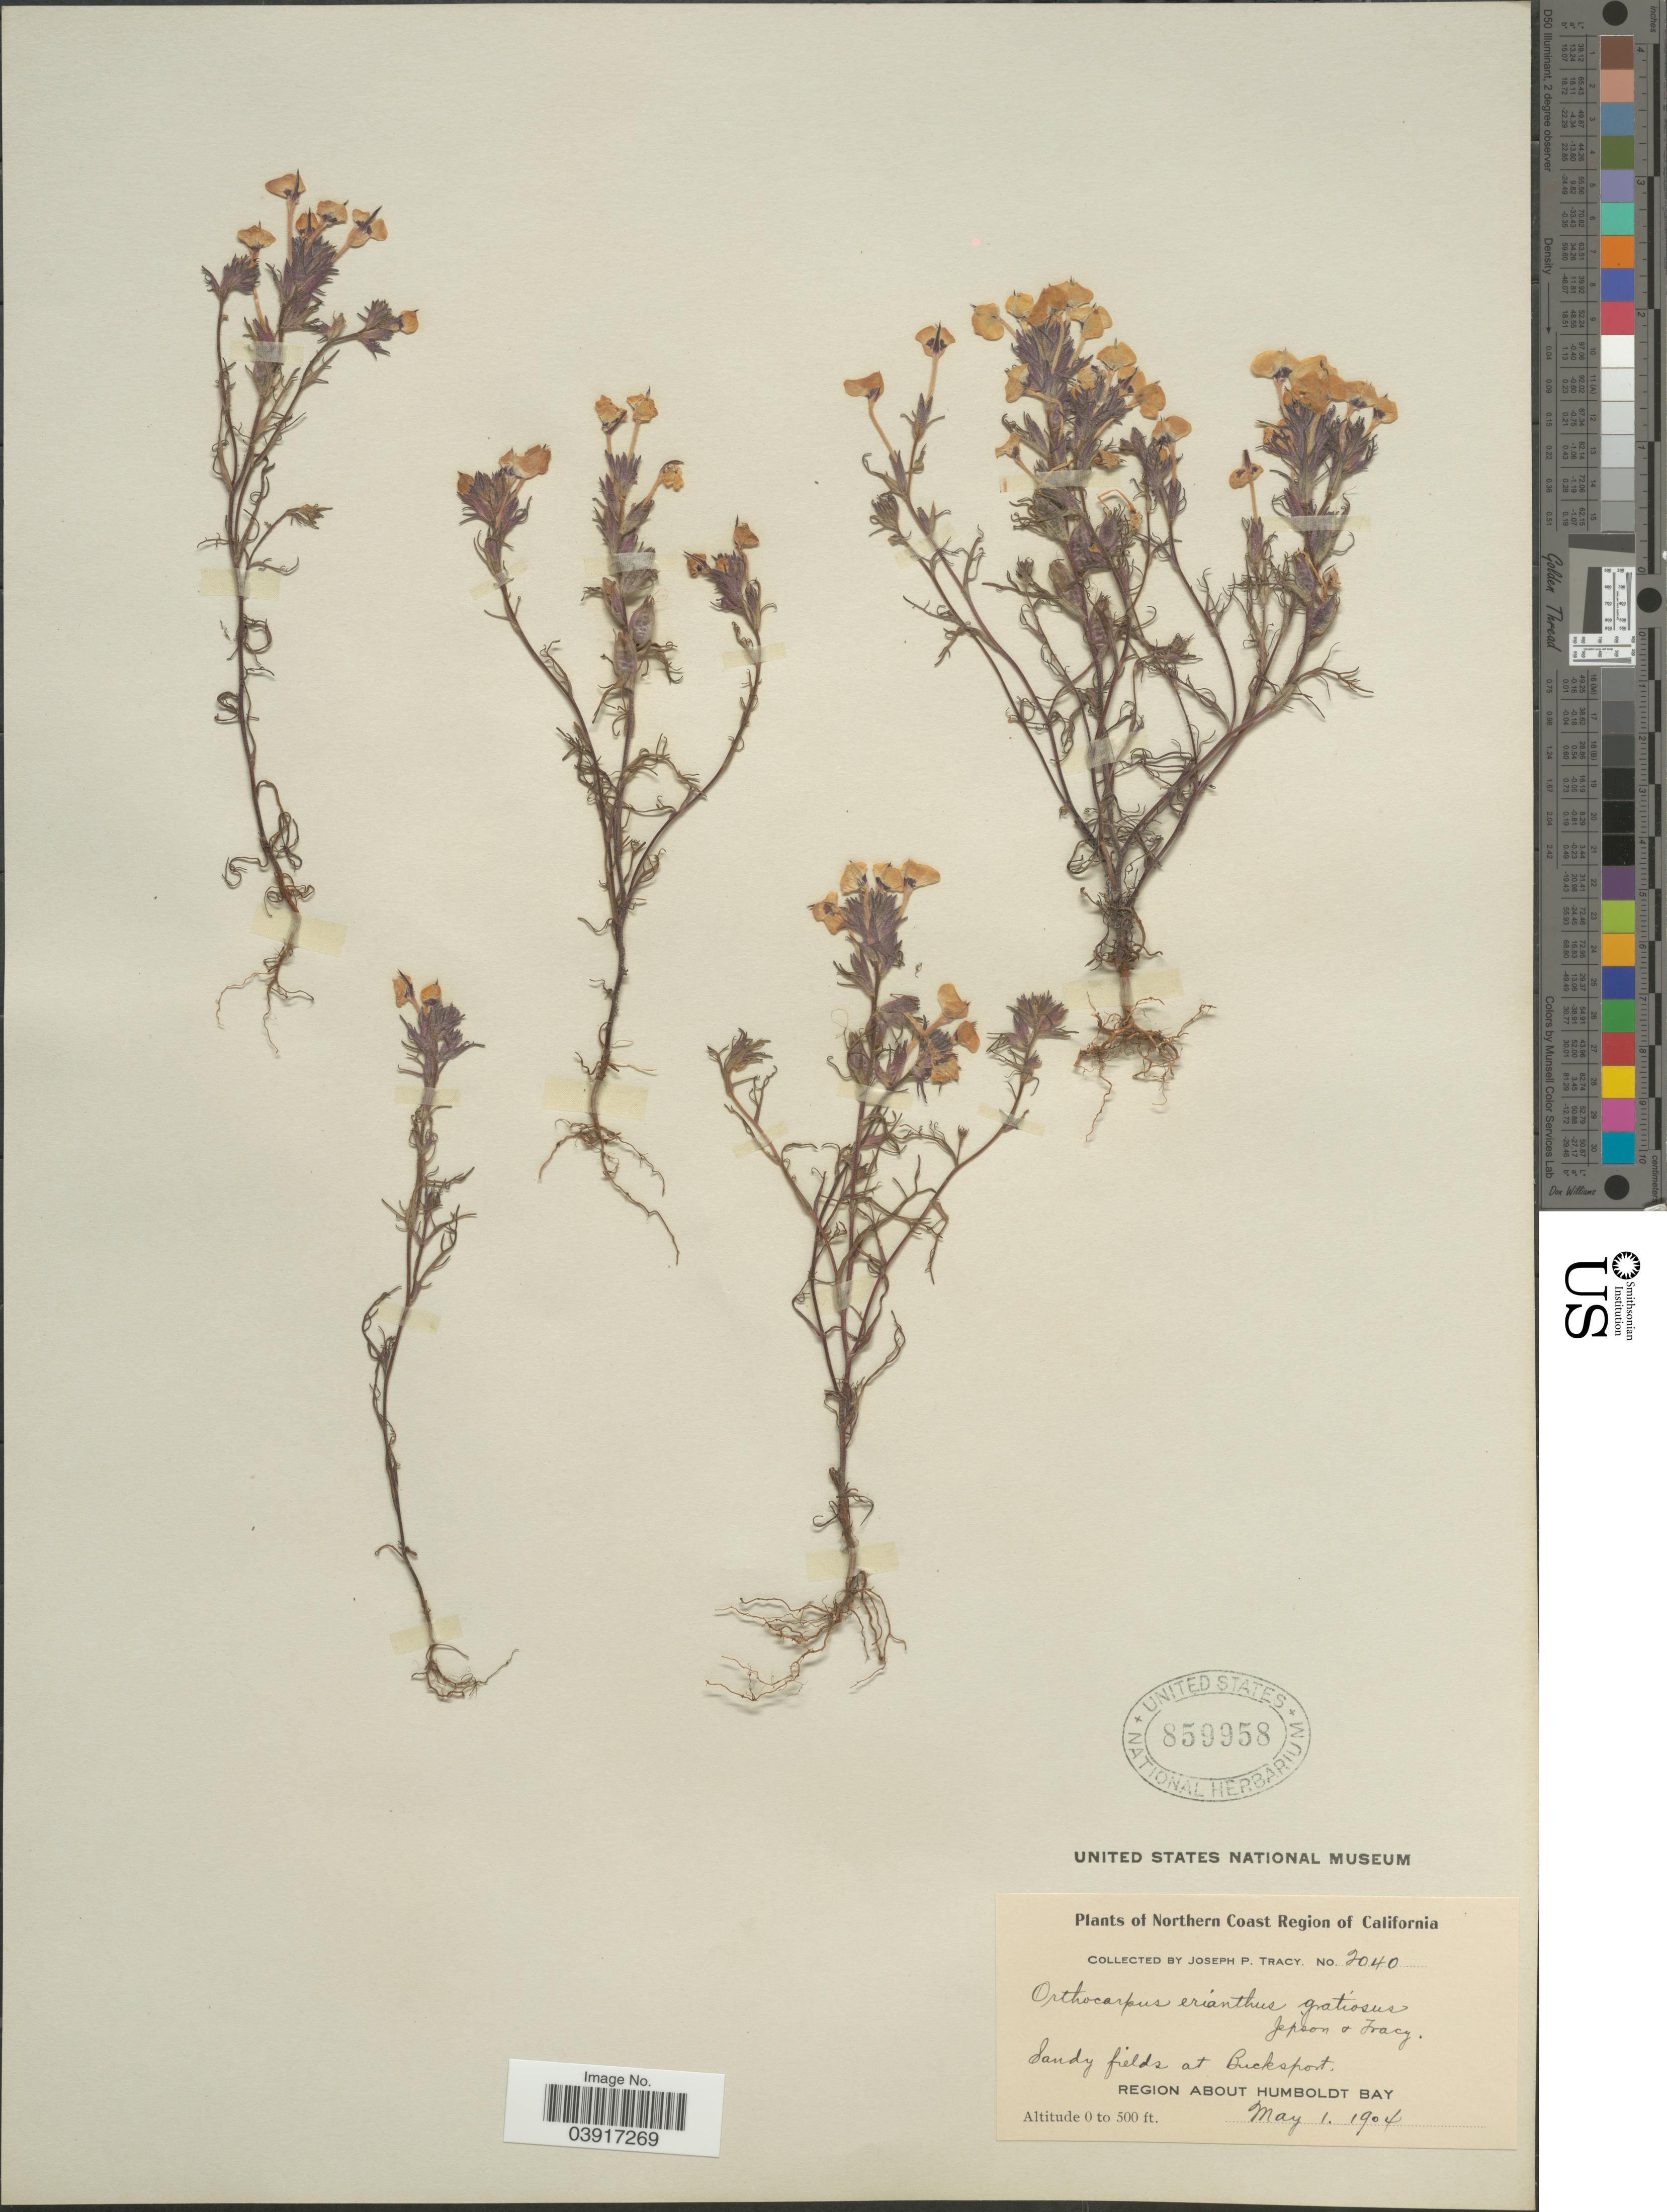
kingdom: Plantae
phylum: Tracheophyta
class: Magnoliopsida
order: Lamiales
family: Orobanchaceae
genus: Orthocarpus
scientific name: Orthocarpus erianthus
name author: Benth.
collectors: J. Tracy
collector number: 2040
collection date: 1904-05-01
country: United States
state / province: California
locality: Northern Coast Region of California. Sandy fields at Bucksport. Region about Humboldt Bay.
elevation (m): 0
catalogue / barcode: US 859958